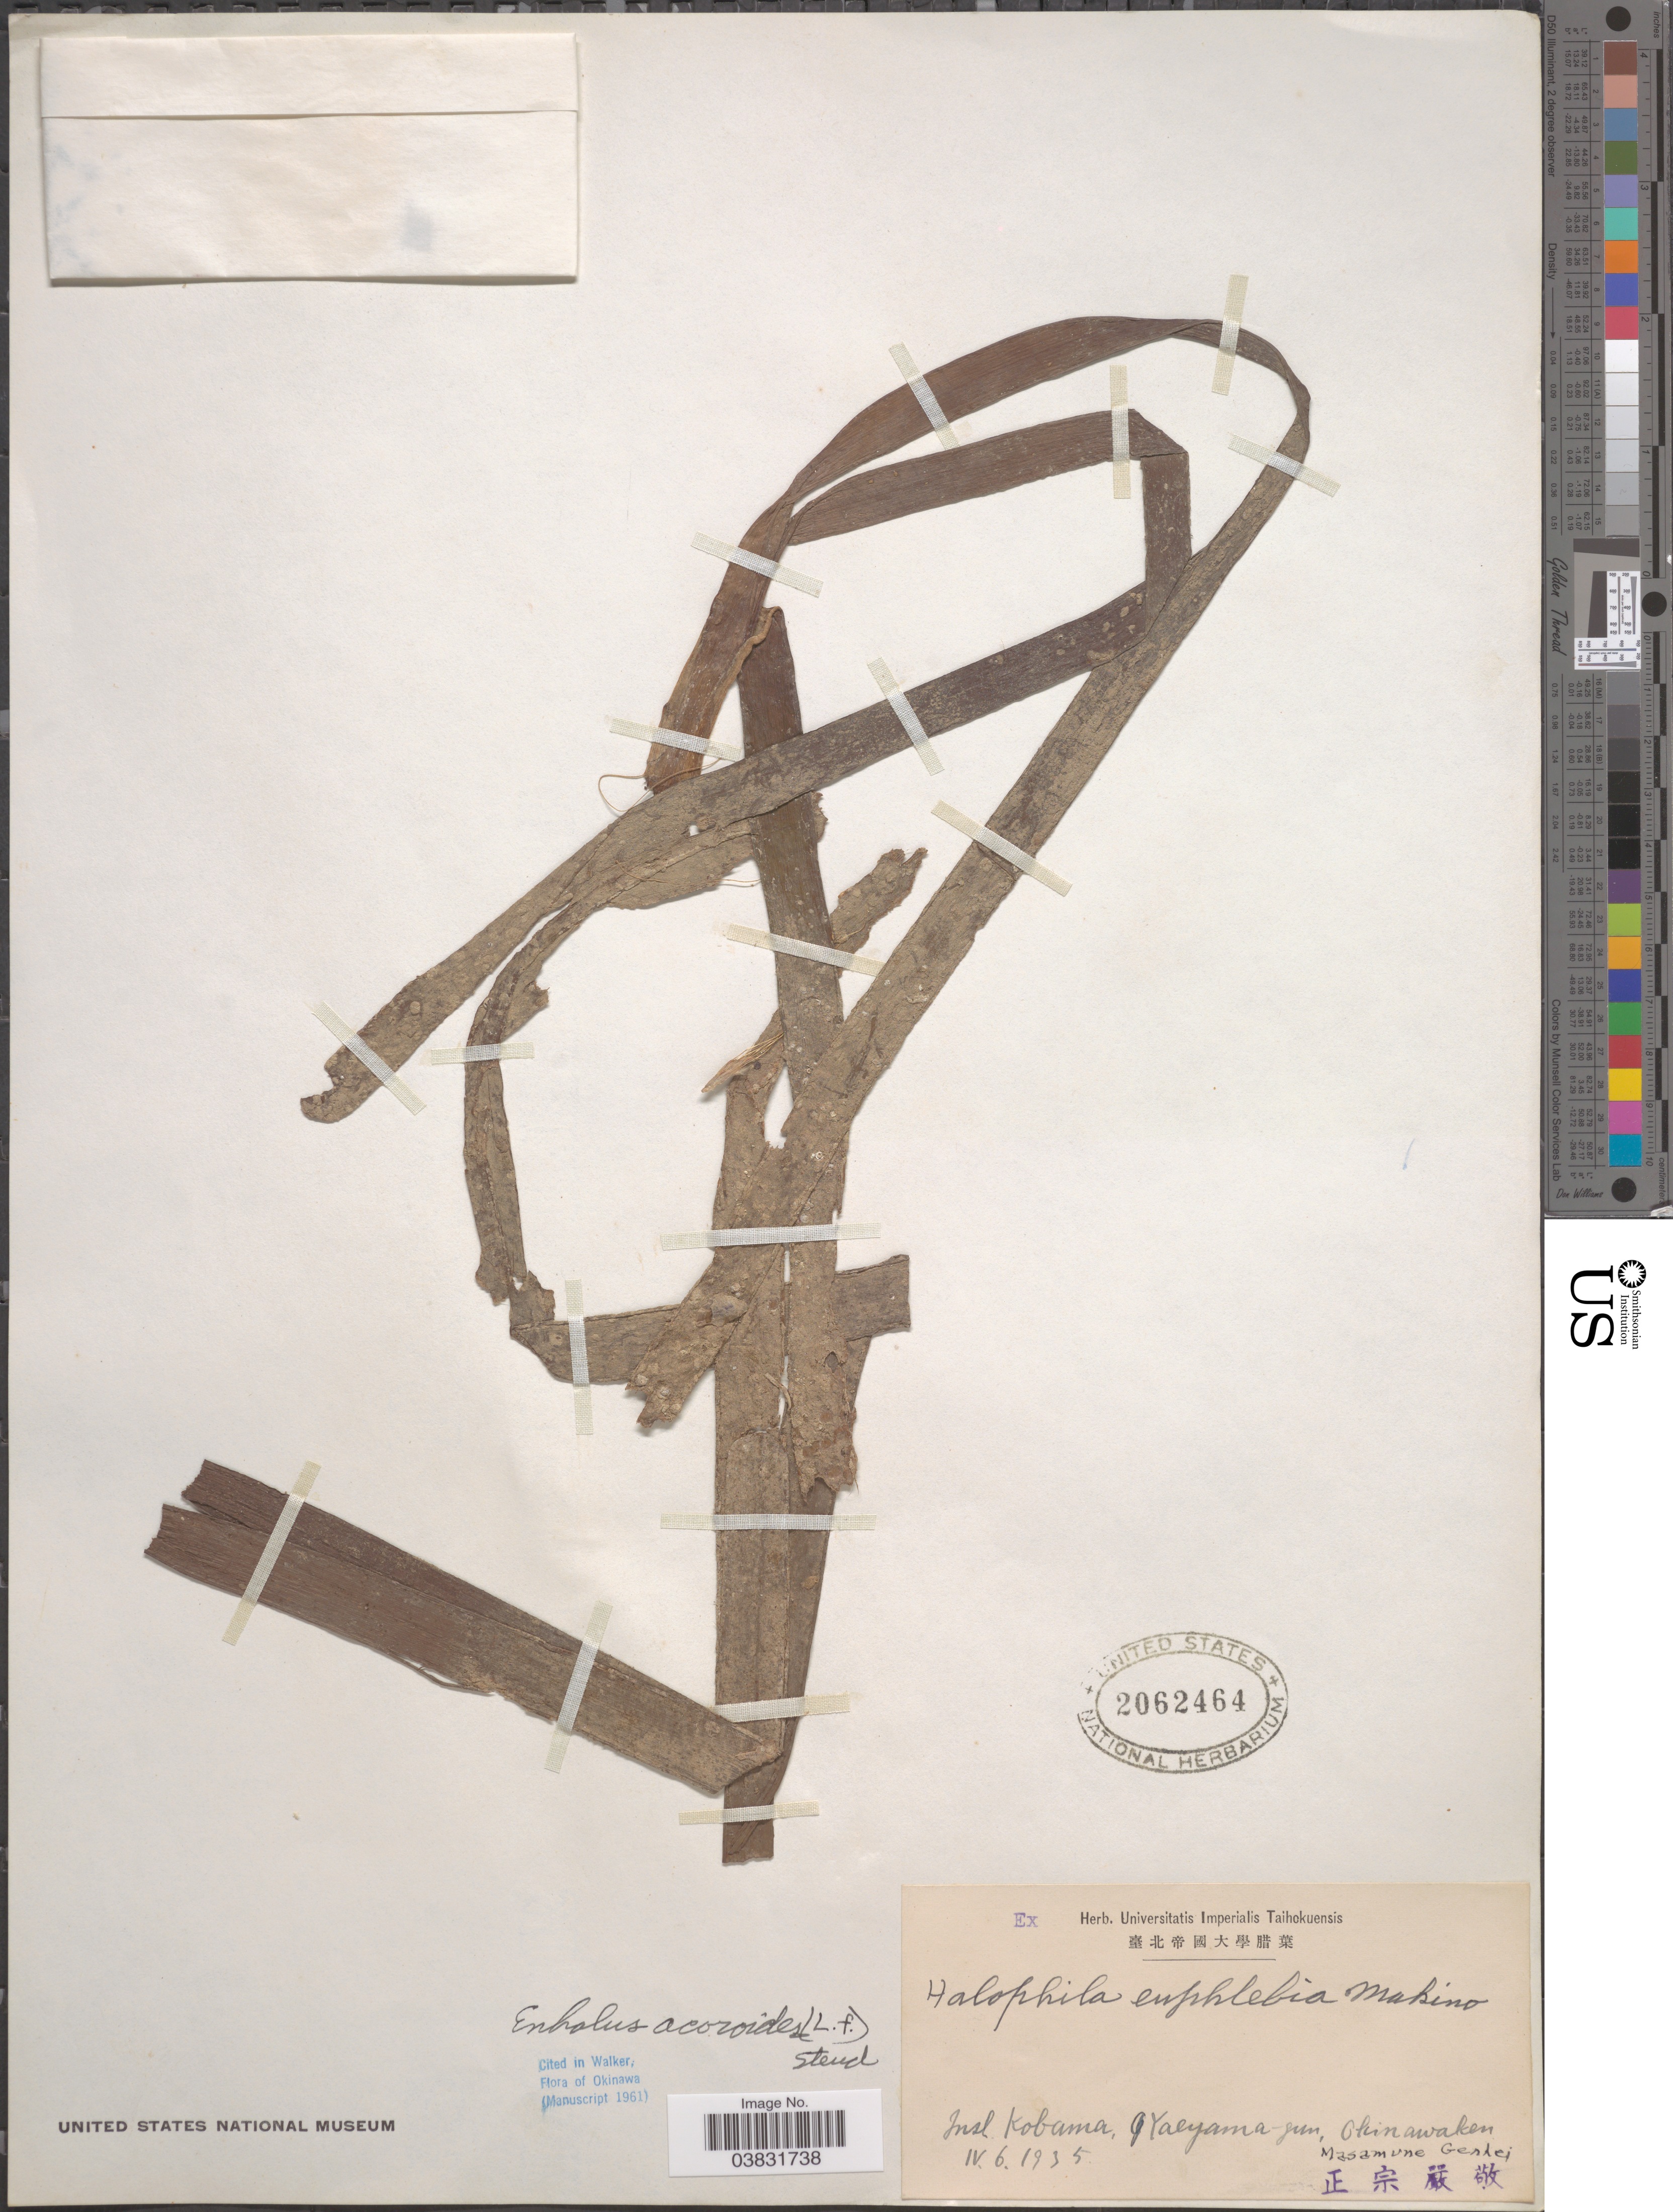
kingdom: Plantae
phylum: Tracheophyta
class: Liliopsida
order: Alismatales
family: Hydrocharitaceae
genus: Enhalus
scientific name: Enhalus acoroides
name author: (L. f.) Royle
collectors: G. Masamune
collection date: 1935-04-06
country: Japan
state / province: Okinawa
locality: Insl. Kobama, Yaeyama-gun, Okinawaken.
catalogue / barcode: US 2062464